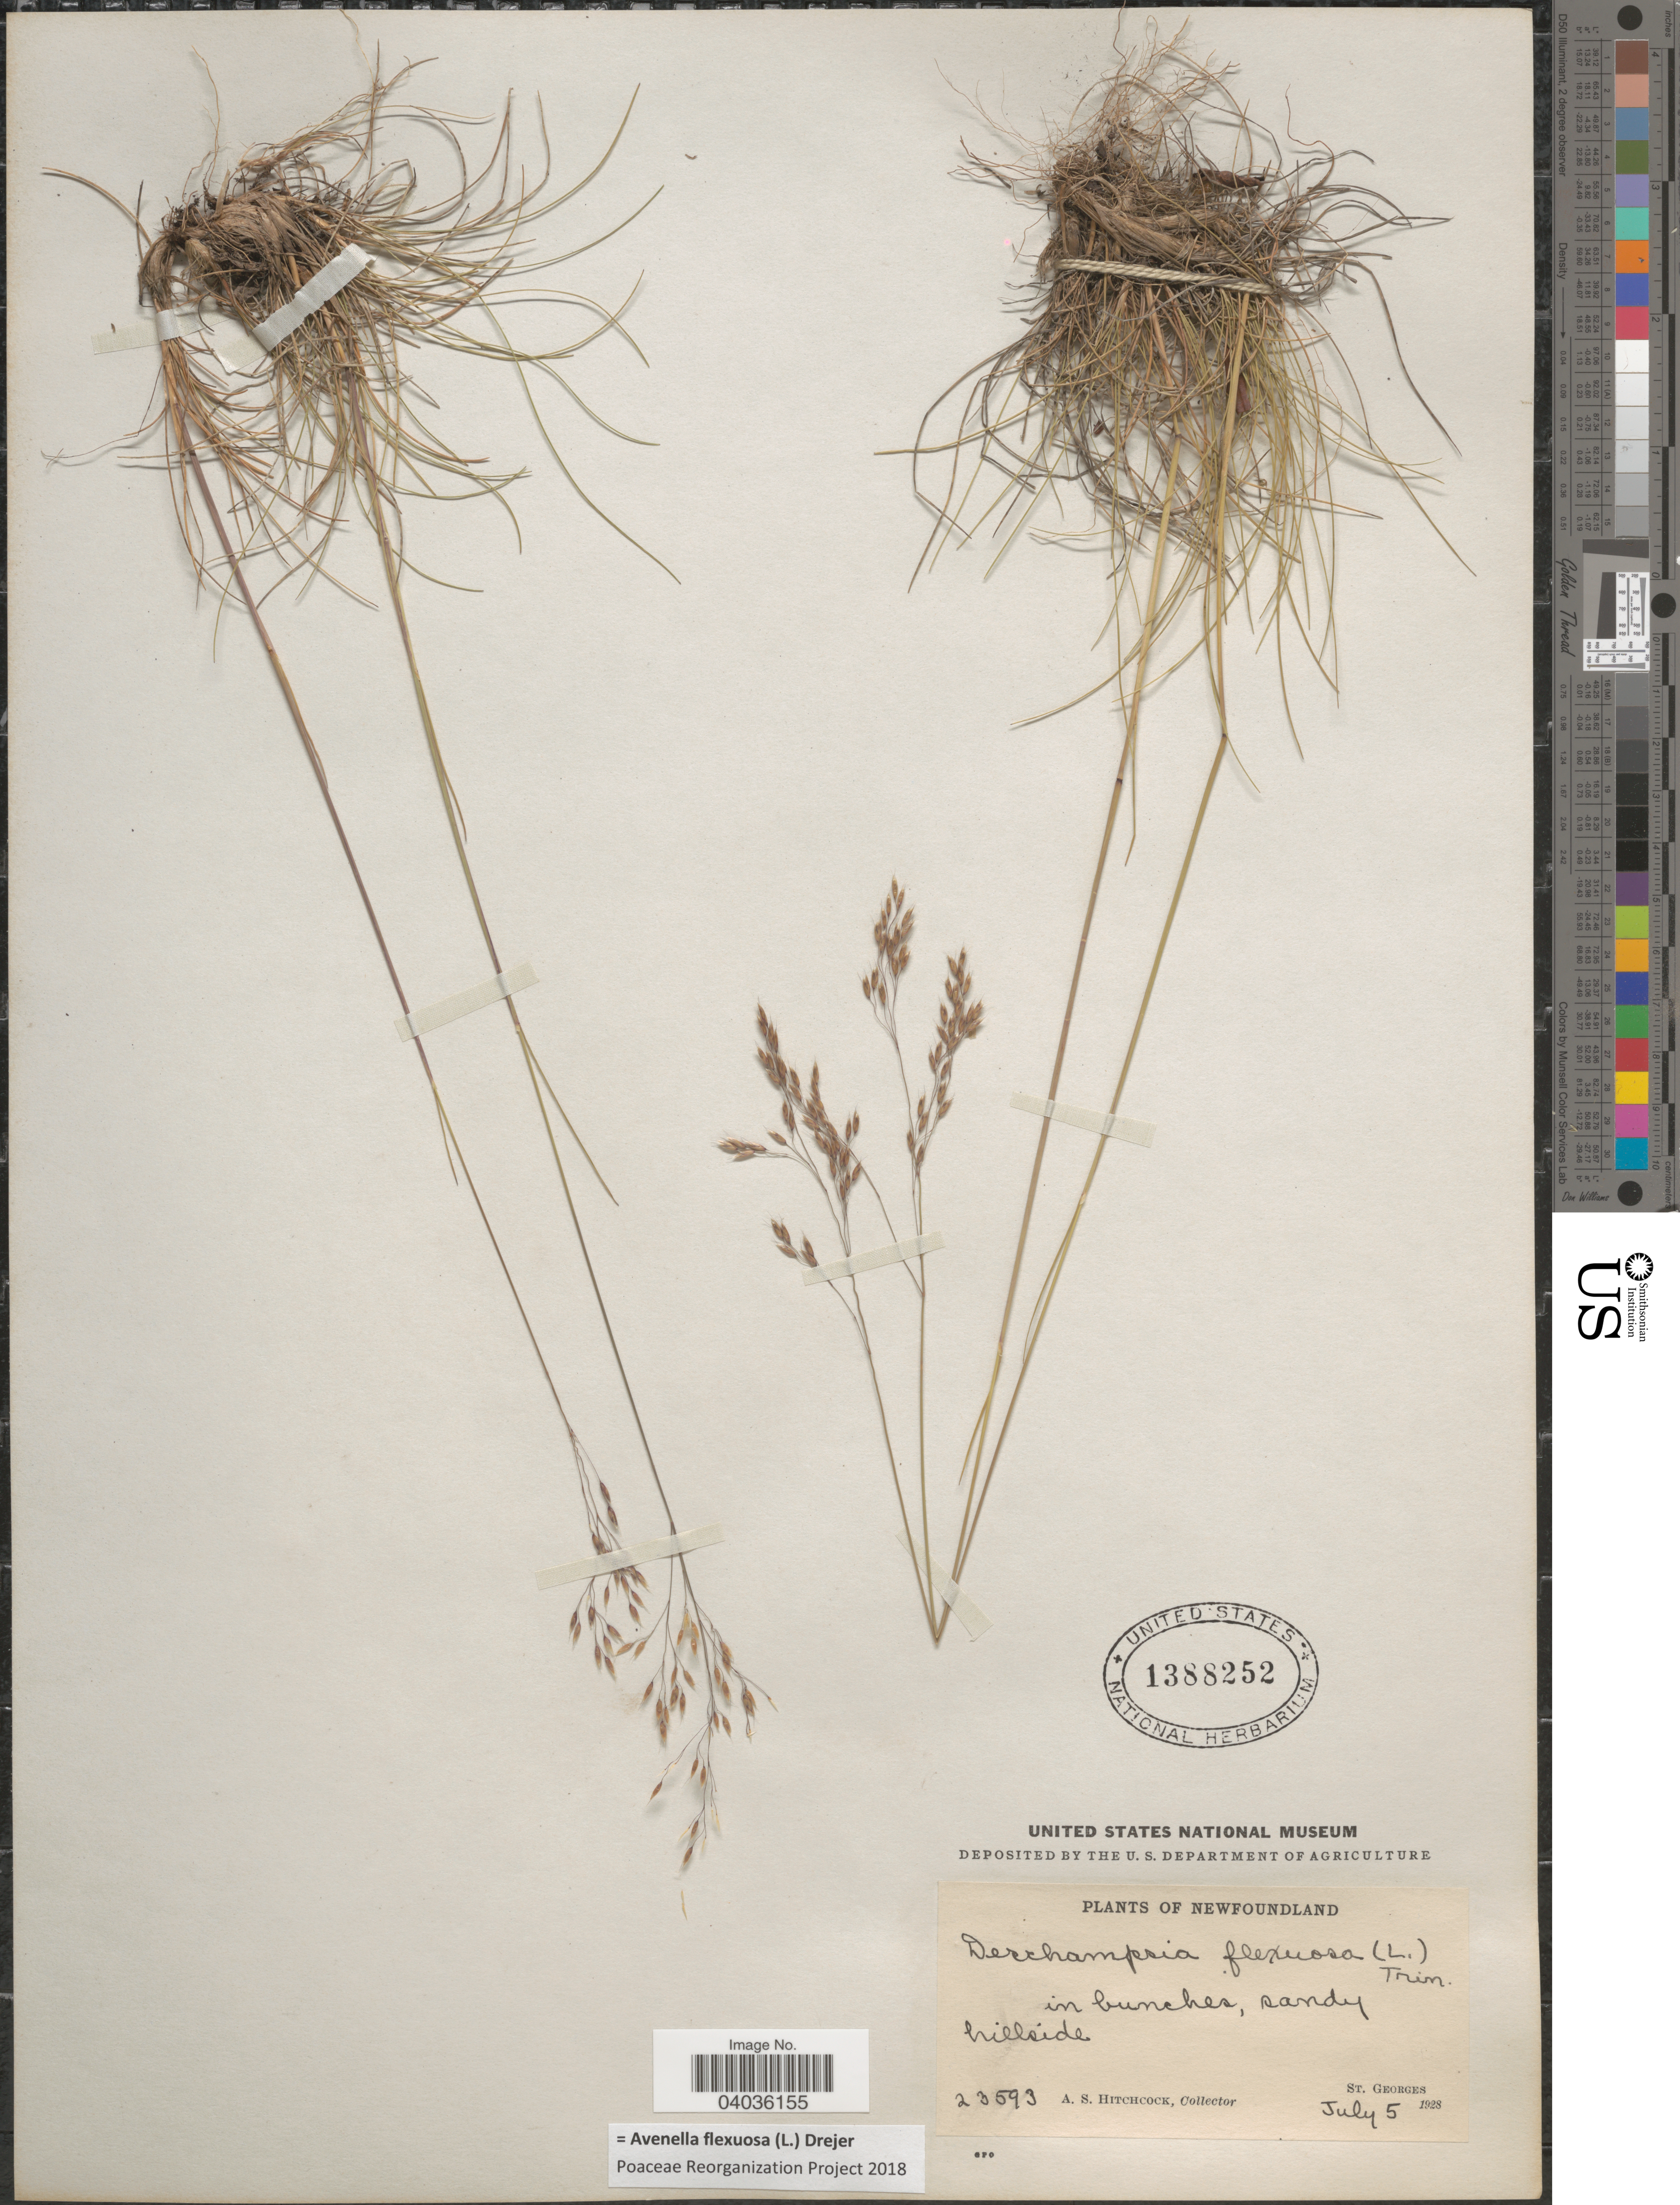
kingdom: Plantae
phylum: Tracheophyta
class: Liliopsida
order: Poales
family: Poaceae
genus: Avenella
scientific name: Avenella flexuosa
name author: (L.) Drejer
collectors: A. S. Hitchcock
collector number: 23593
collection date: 1928-07-05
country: Canada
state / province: Newfoundland and Labrador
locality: St. Georges.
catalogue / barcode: US 1388252